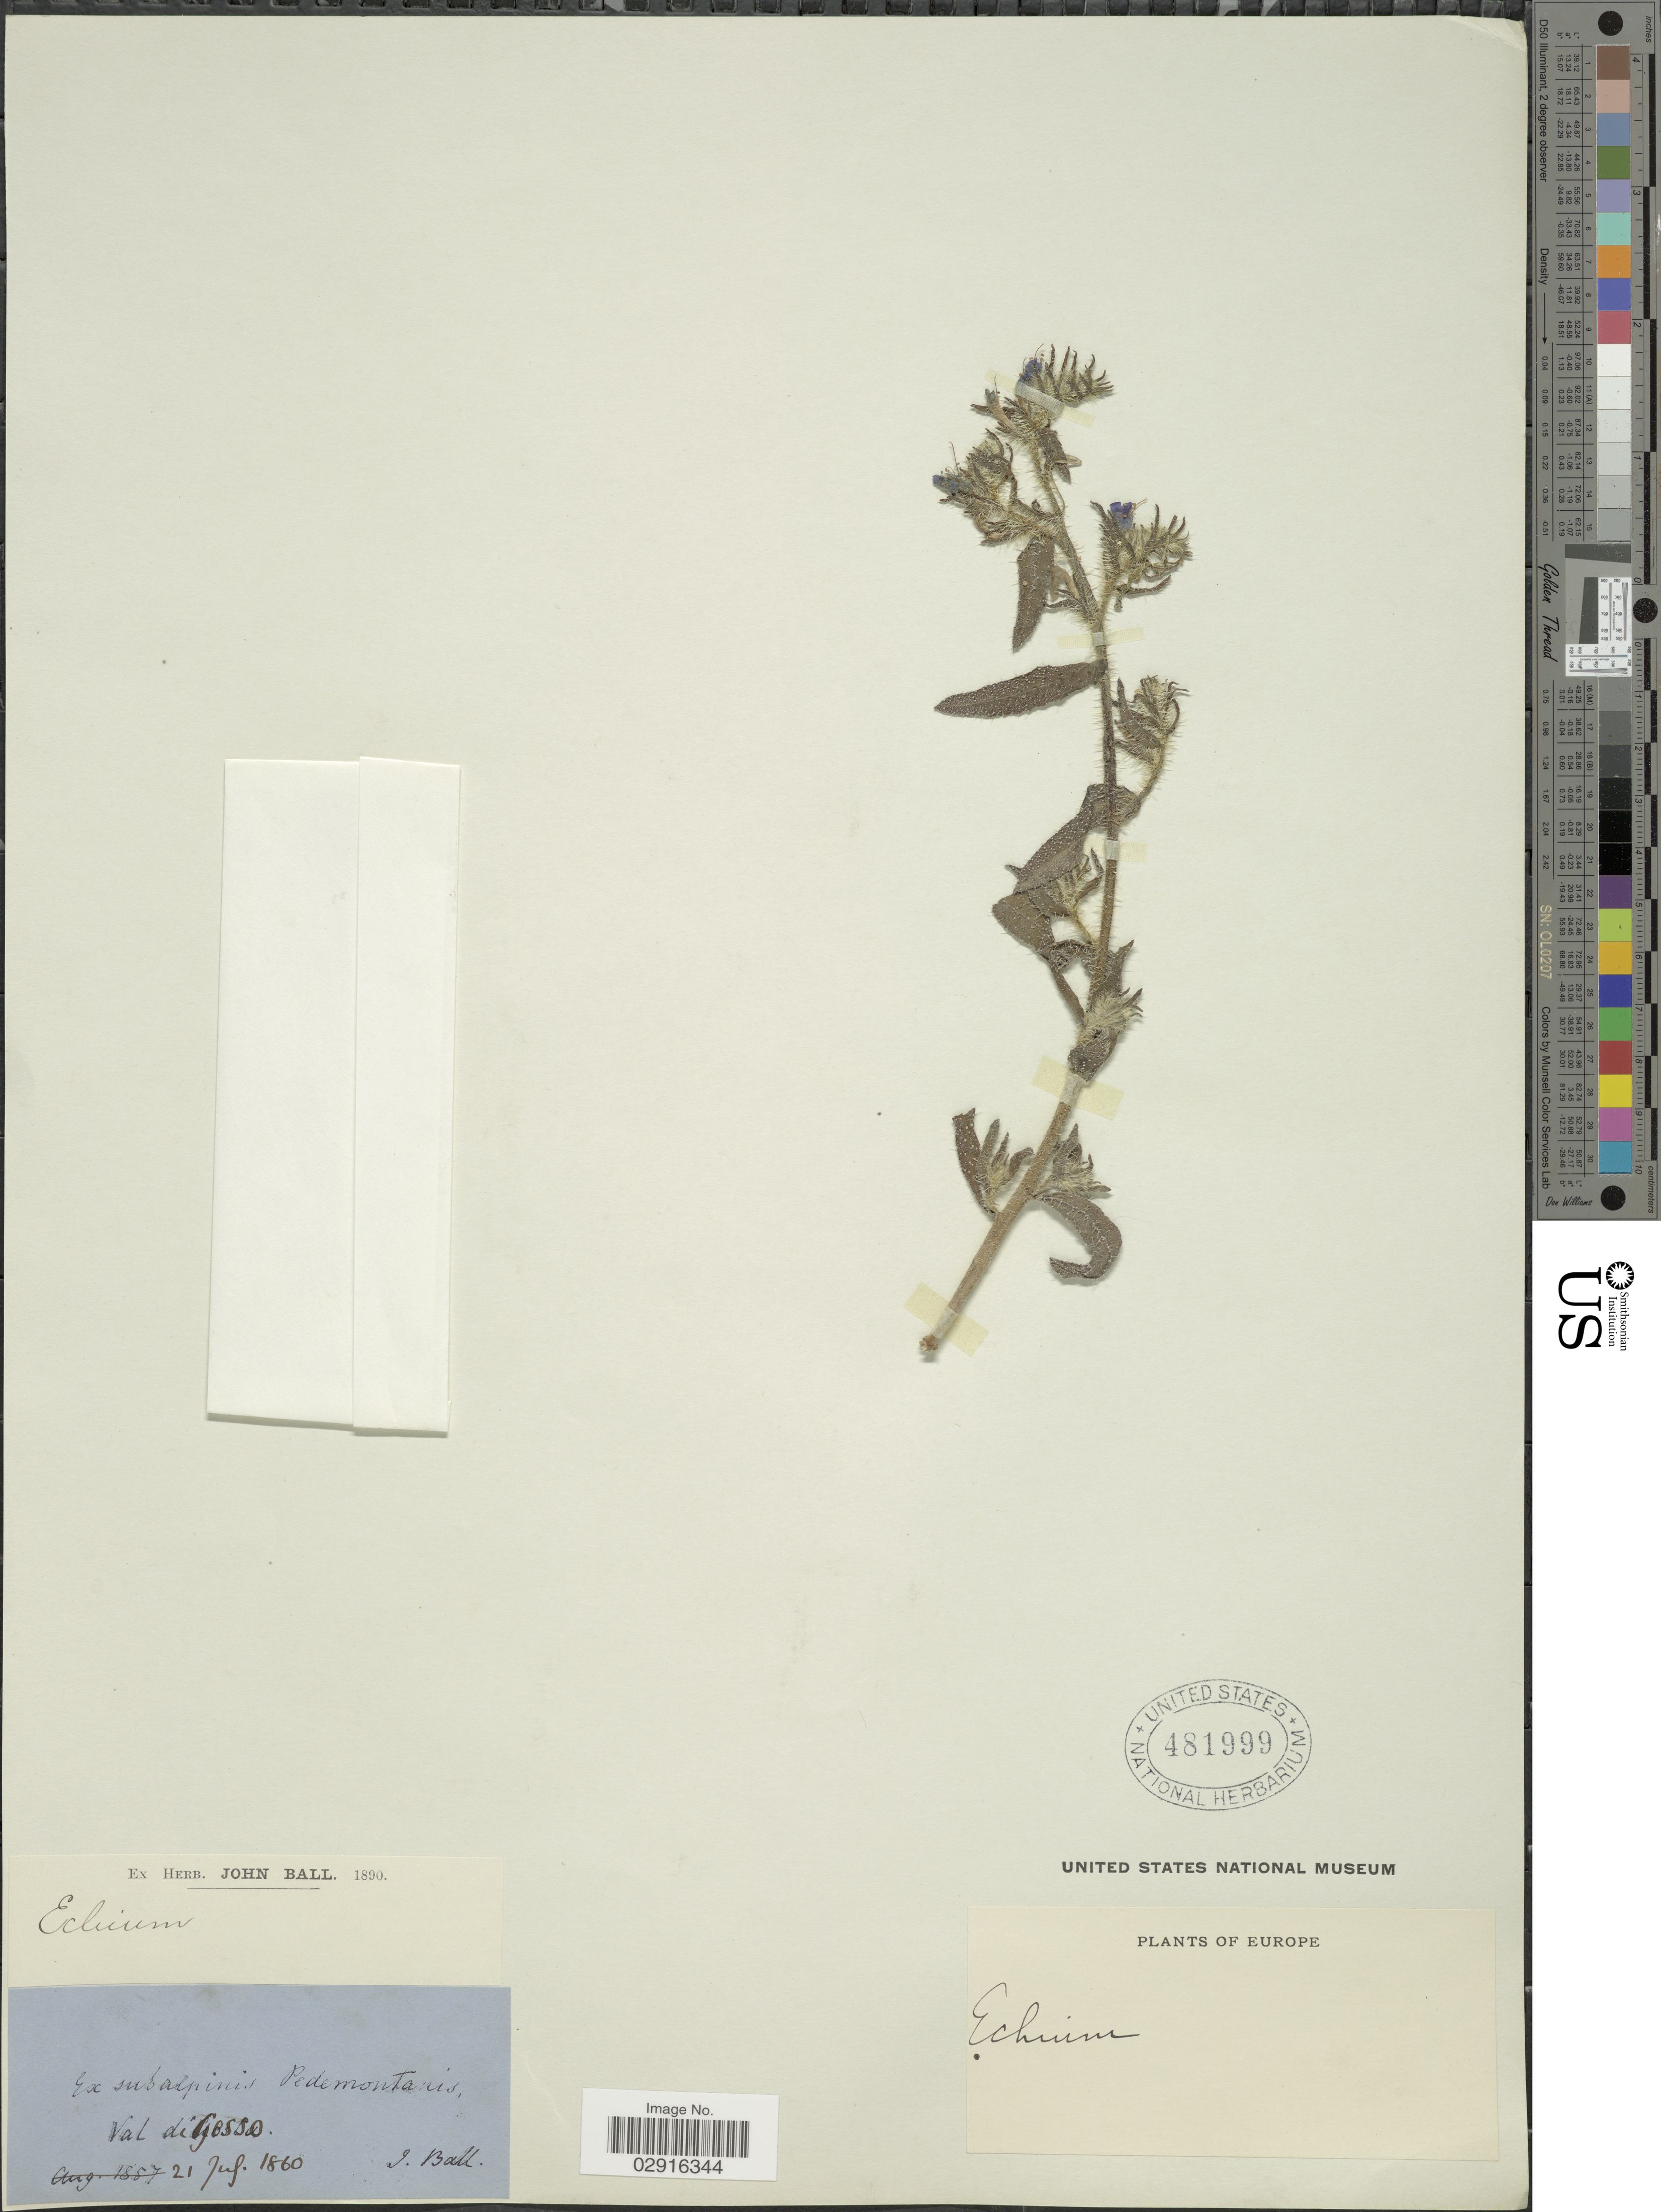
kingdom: Plantae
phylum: Tracheophyta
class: Magnoliopsida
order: Boraginales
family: Boraginaceae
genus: Echium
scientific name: Echium sp.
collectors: J. Ball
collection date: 1860-07-21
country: Italy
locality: Val di Gesso. Europe.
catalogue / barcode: US 481999